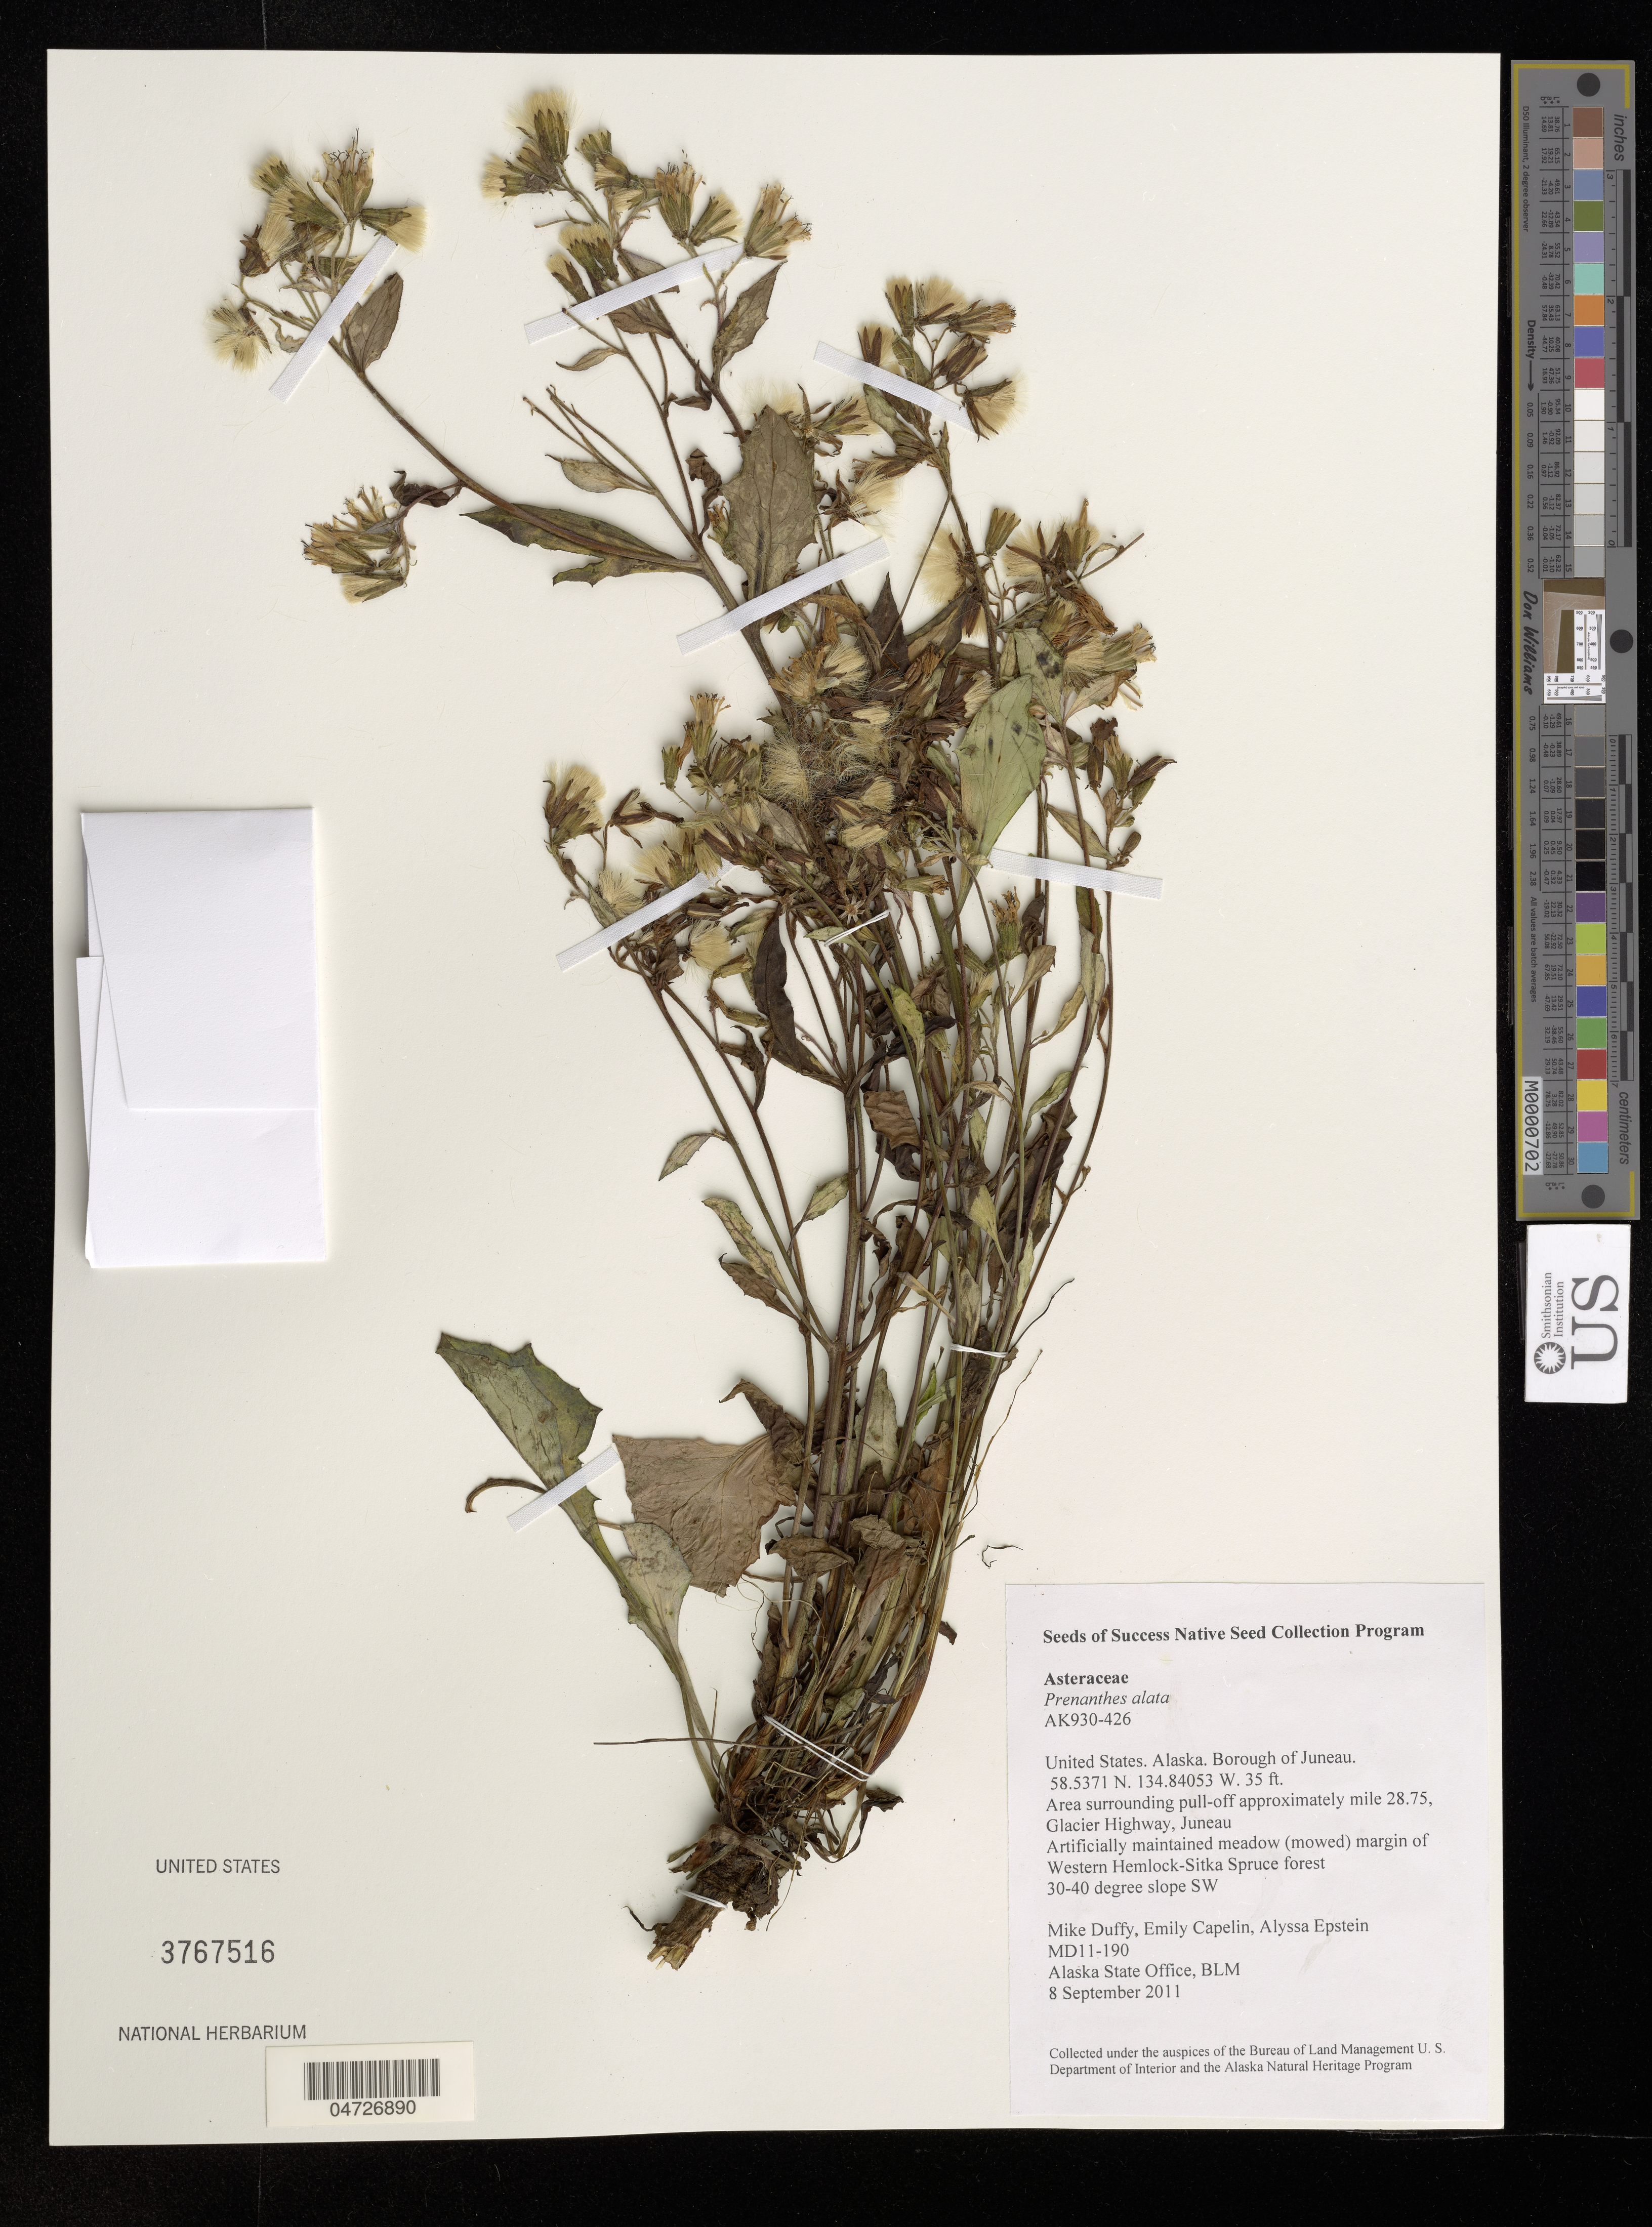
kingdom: Plantae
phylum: Tracheophyta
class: Magnoliopsida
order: Asterales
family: Asteraceae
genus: Prenanthes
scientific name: Prenanthes alata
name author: (Hook.) D. Dietr.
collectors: M. Duffy, E. Capelin & A. Epstein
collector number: MD11-190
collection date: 2011-09-08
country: United States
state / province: Alaska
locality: Borough of Juneau. Area surrounding pull-off approximately mile 28.75, Glacier Highway, Juneau.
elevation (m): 11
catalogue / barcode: US 3767516